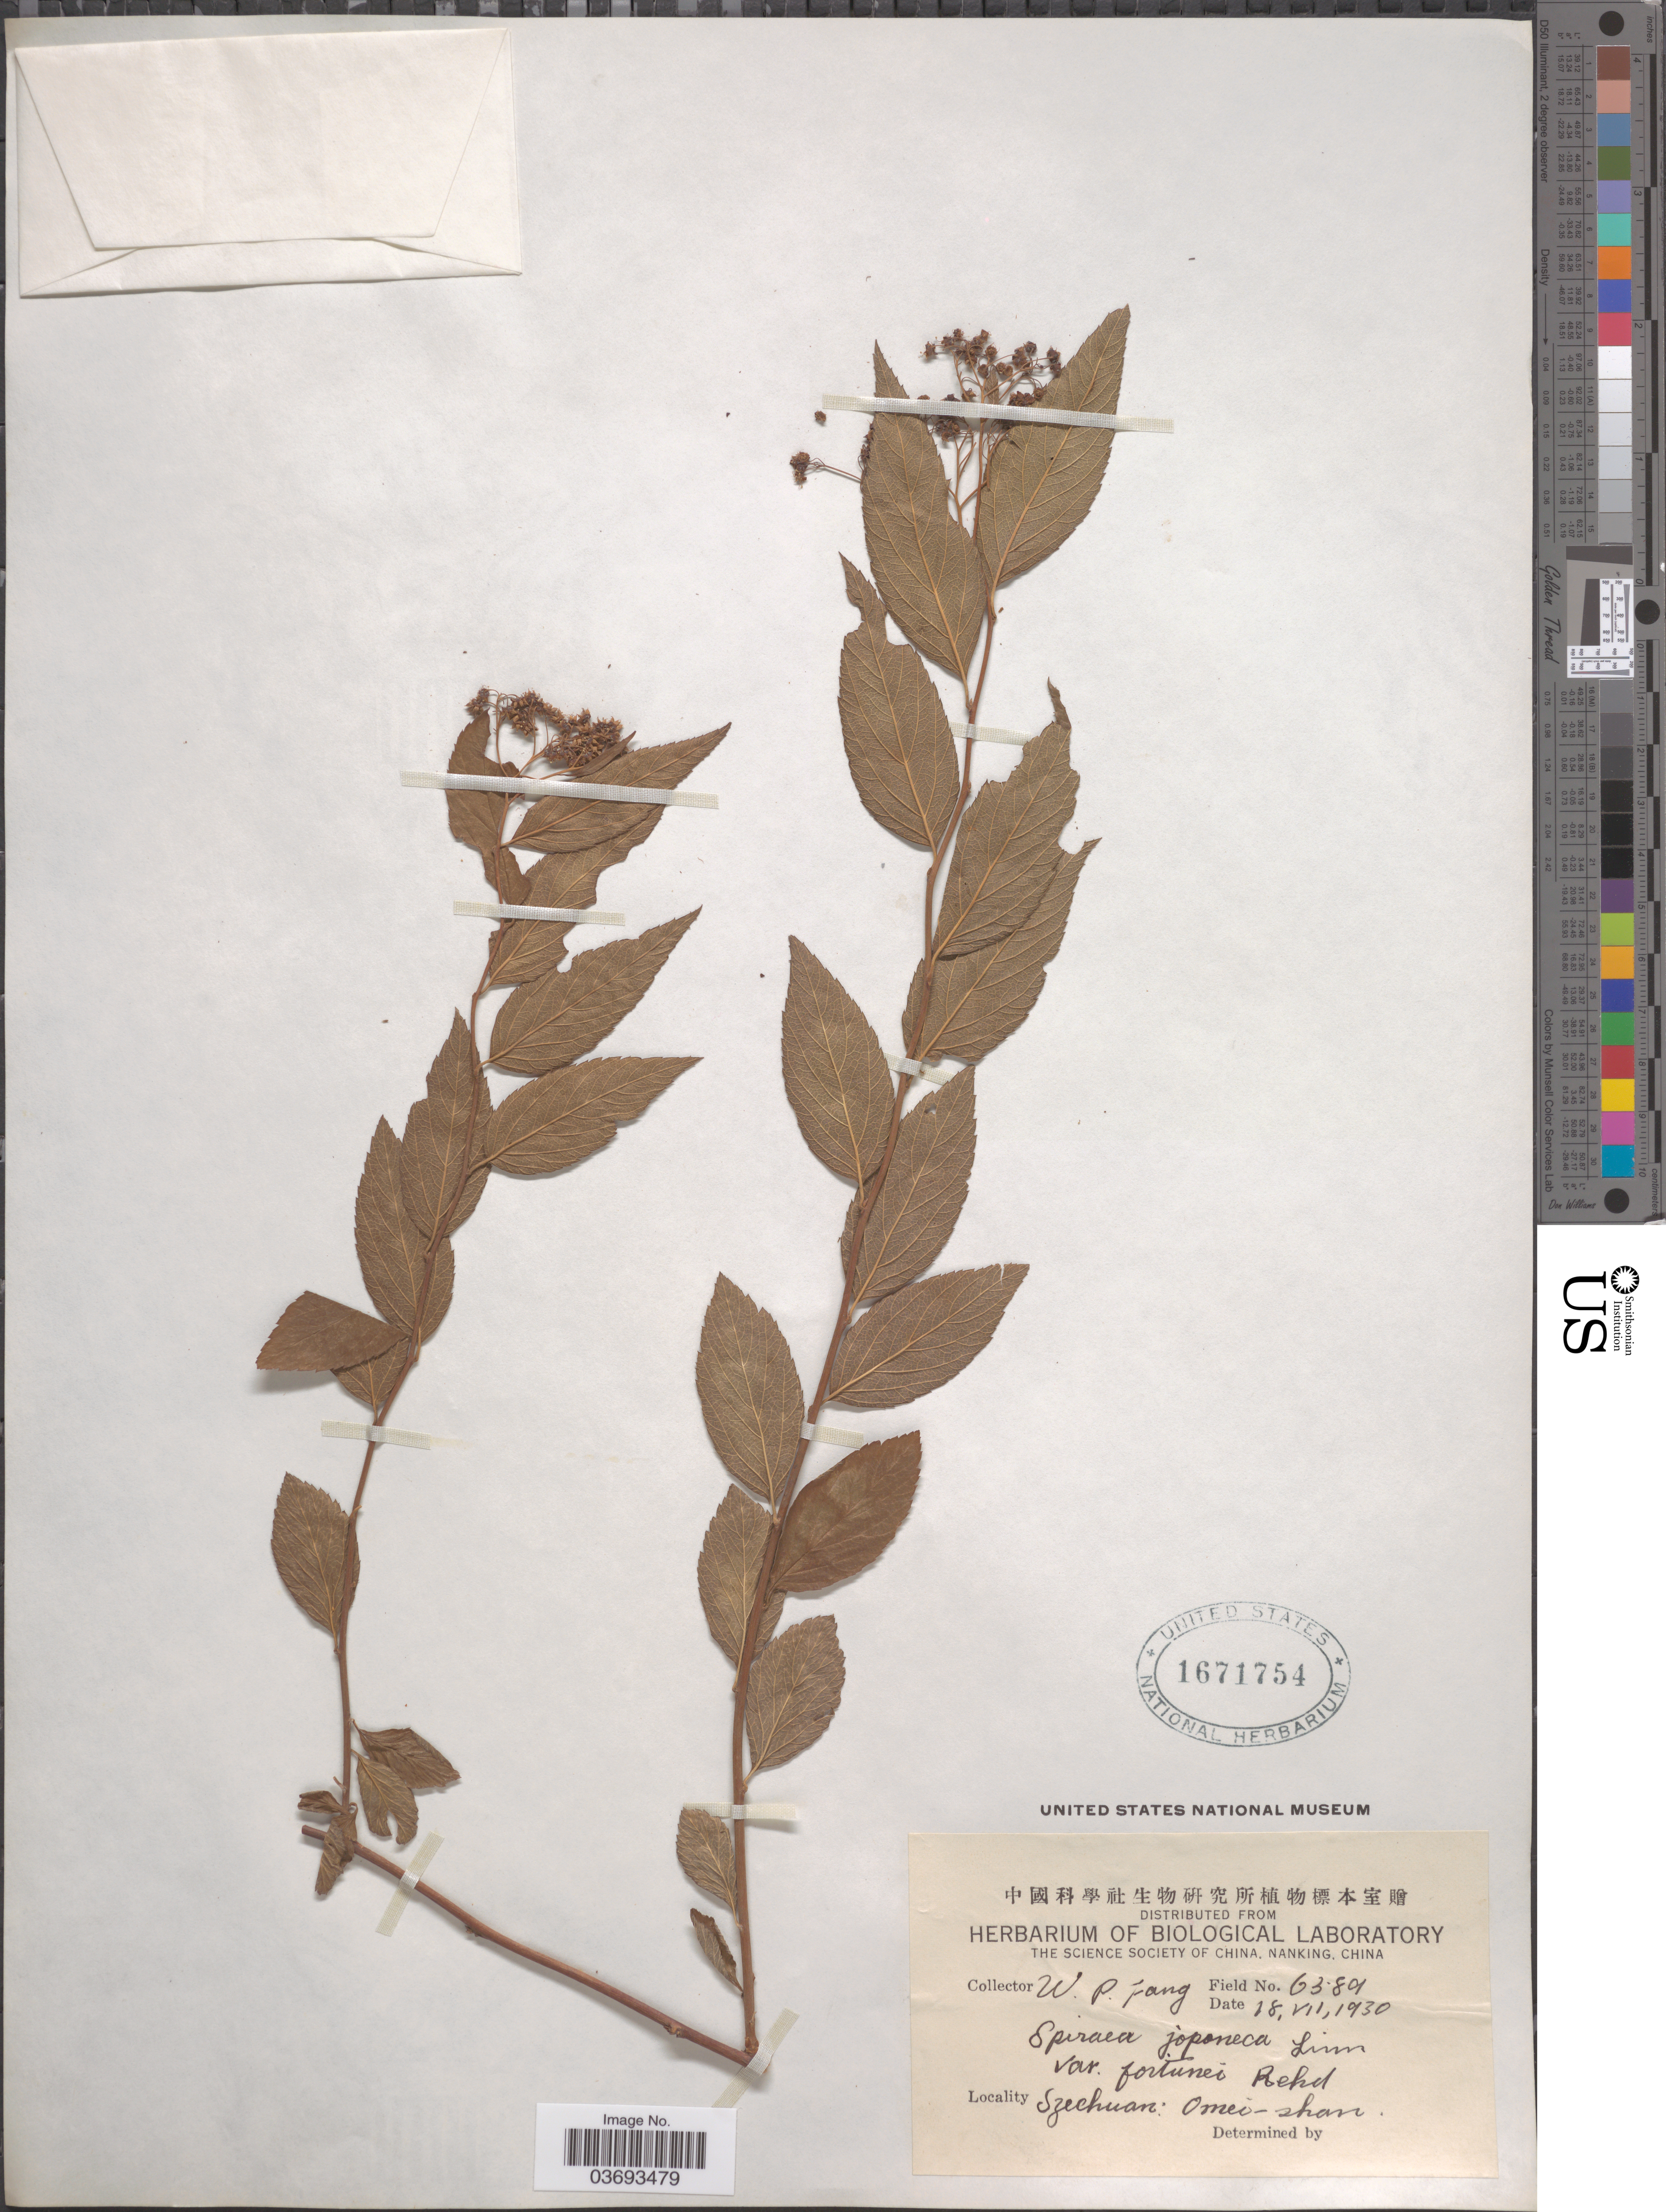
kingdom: Plantae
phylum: Tracheophyta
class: Magnoliopsida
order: Rosales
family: Rosaceae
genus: Spiraea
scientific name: Spiraea japonica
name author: L. f.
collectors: W. P. Fang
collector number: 6389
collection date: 1930-07-18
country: China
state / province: Sichuan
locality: Szechuan: Omei-shan.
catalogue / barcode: US 1671754